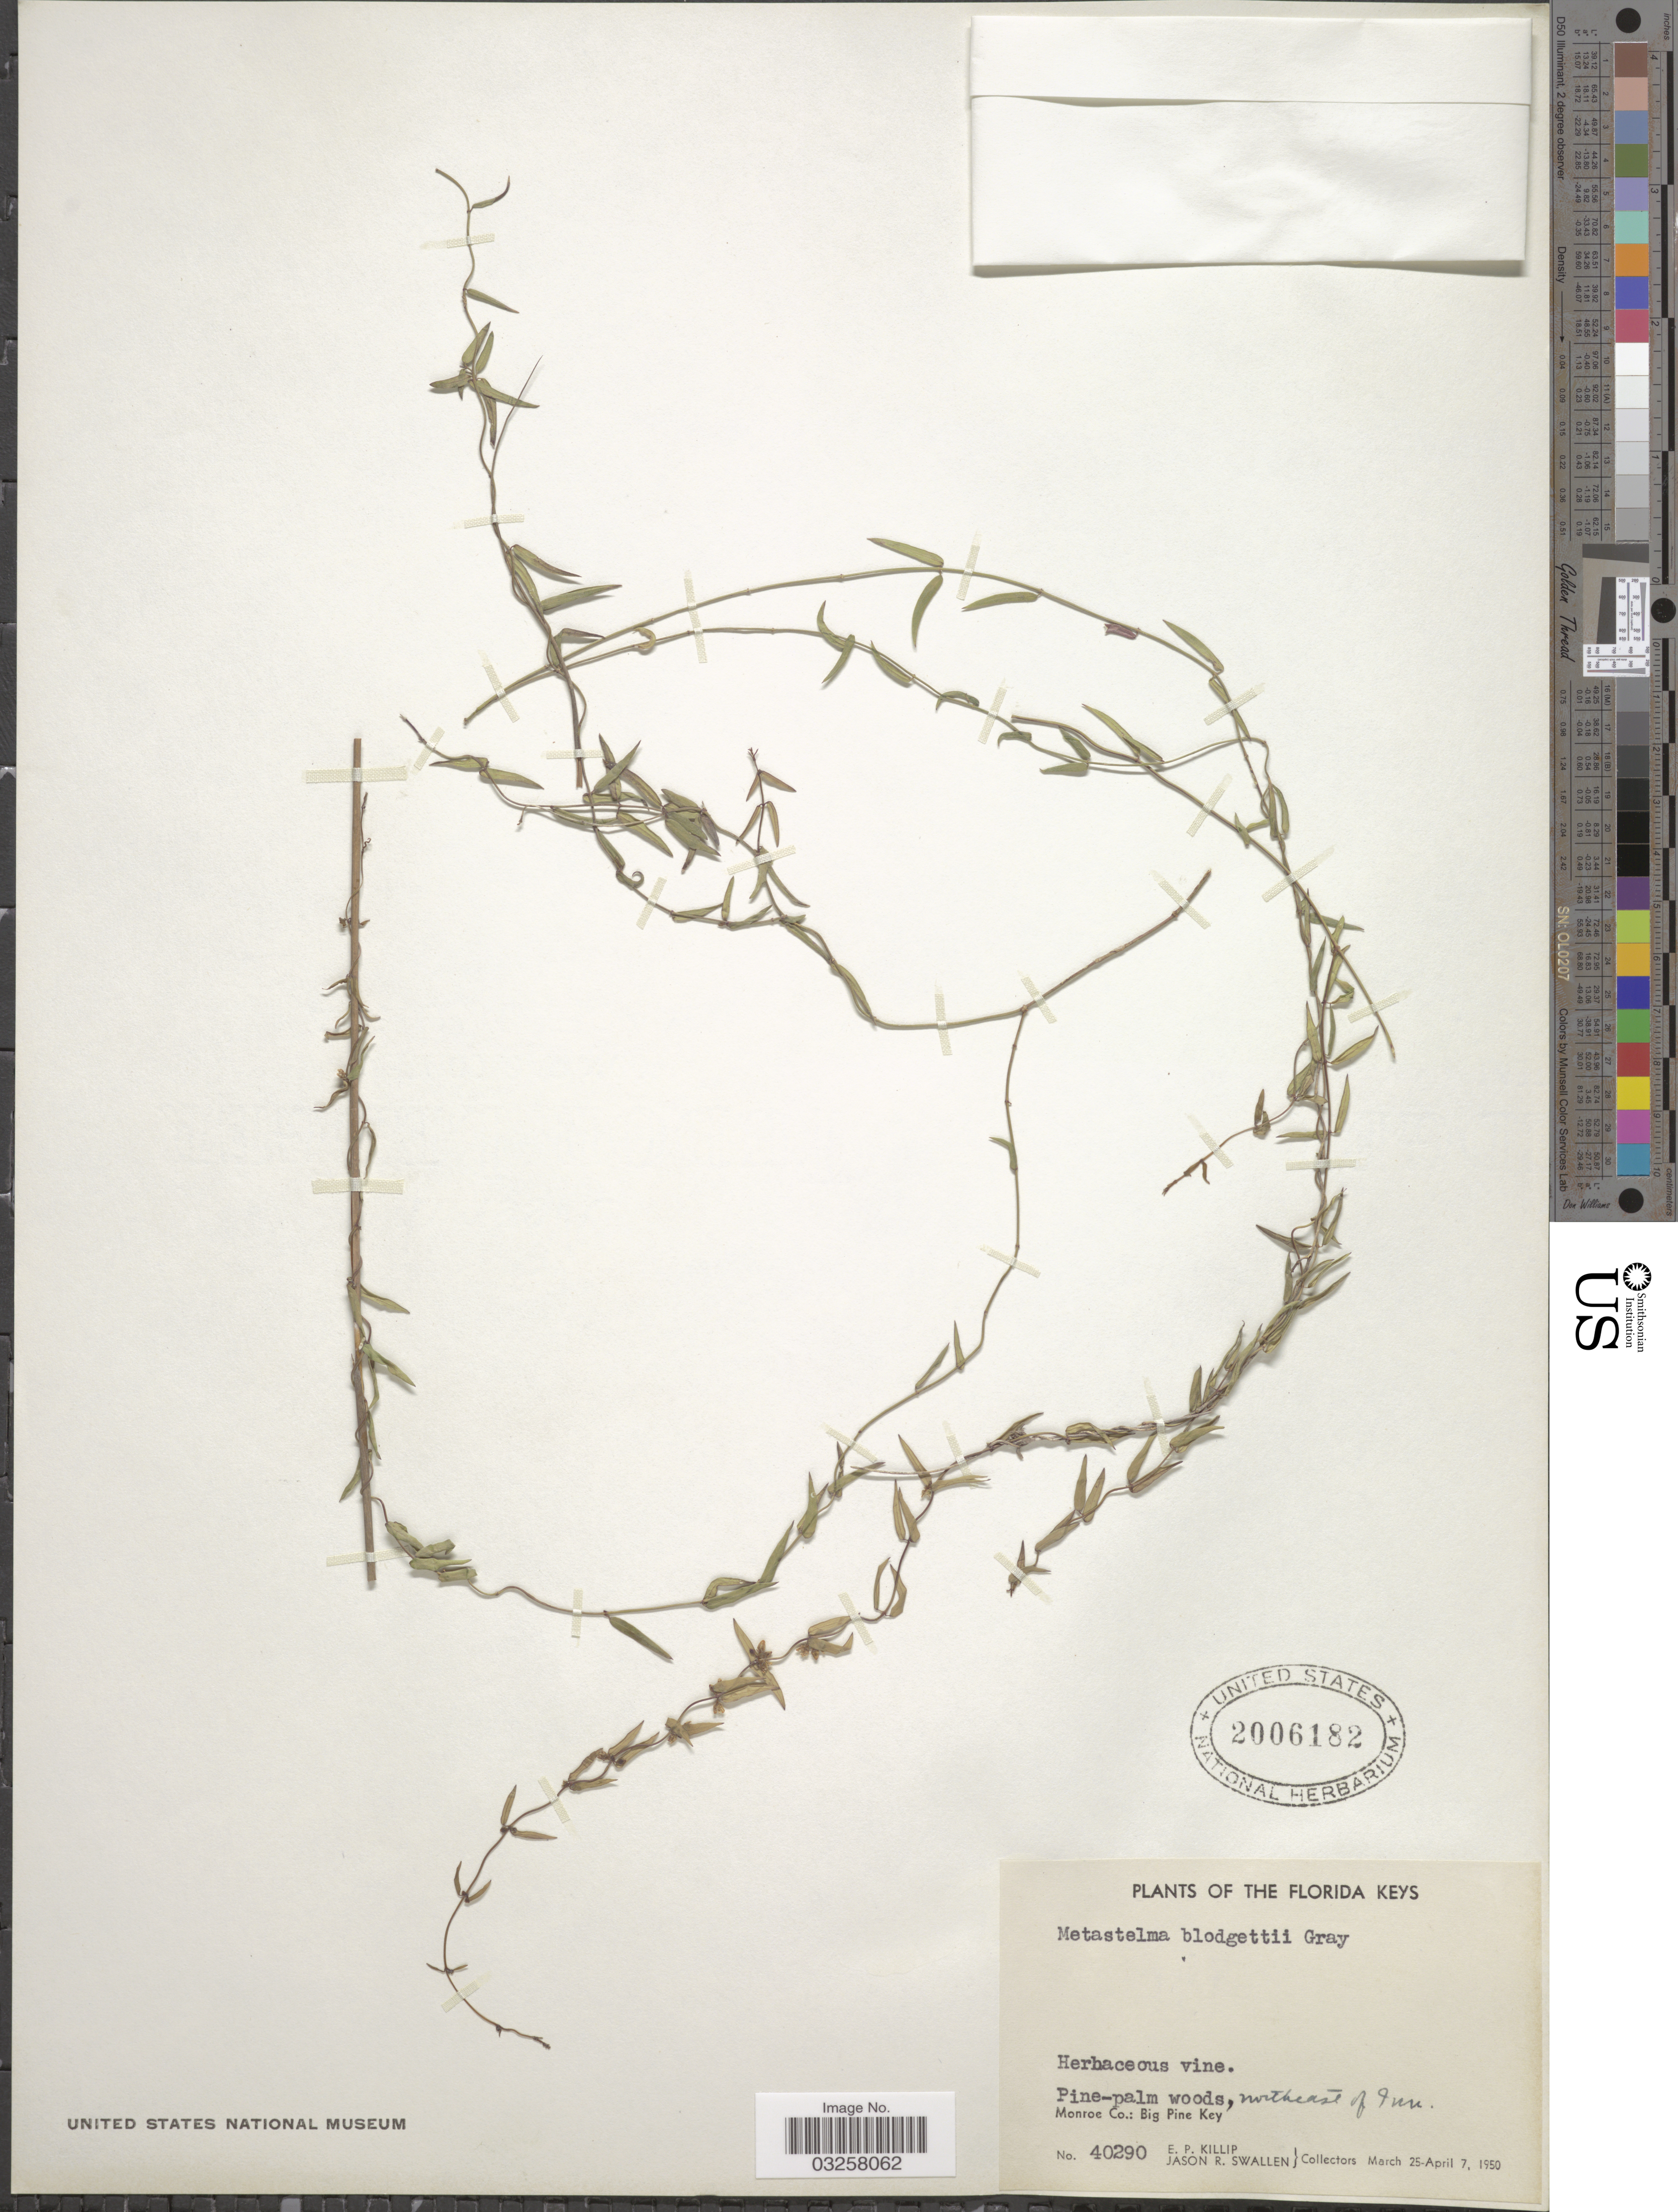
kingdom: Plantae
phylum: Tracheophyta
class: Magnoliopsida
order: Gentianales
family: Apocynaceae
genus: Metastelma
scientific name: Metastelma blodgettii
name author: A. Gray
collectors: E. P. Killip & J. R. Swallen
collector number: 40290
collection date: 1950-03-25/1950-04-07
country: United States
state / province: Florida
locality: The Florida Keys. Northeast of Inn. Monroe Co.: Big Pine Key.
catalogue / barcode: US 2006182